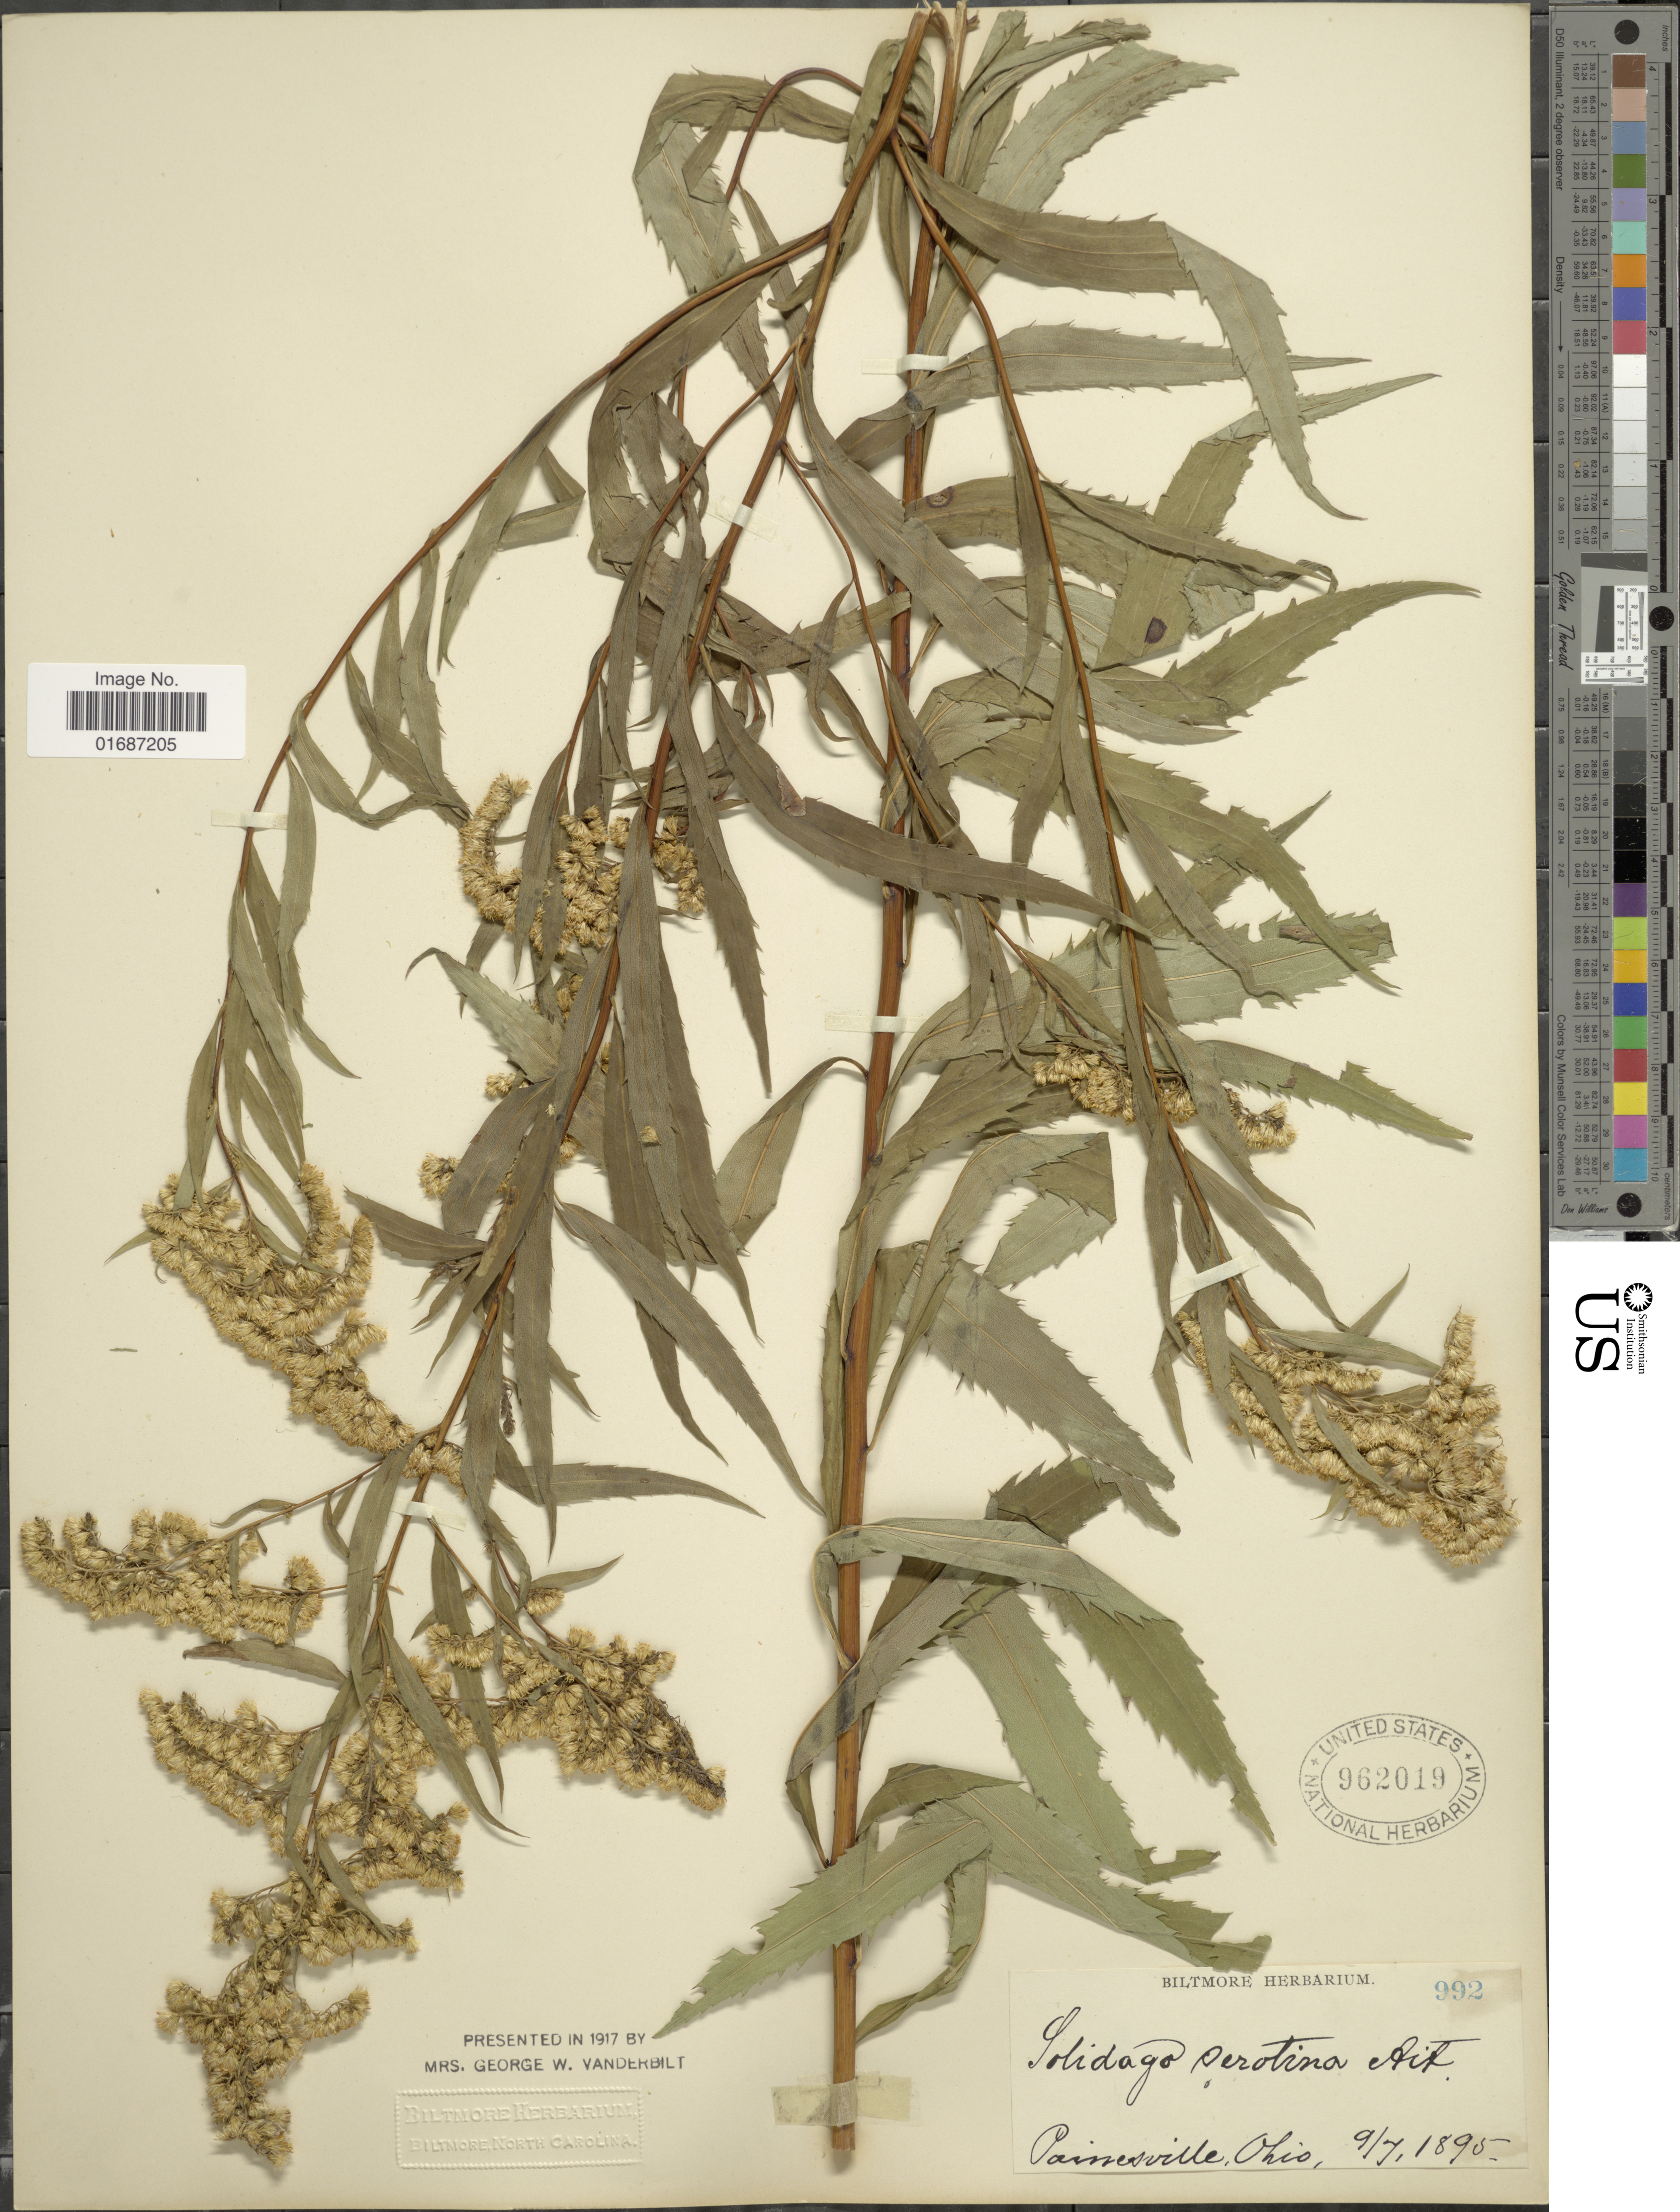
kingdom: Plantae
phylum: Tracheophyta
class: Magnoliopsida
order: Asterales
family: Asteraceae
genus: Solidago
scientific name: Solidago gigantea var. leiophylla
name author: Fernald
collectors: ex herb. Biltmore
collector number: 992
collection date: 1895-09-07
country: United States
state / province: Ohio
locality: Painesville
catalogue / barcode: US 962019